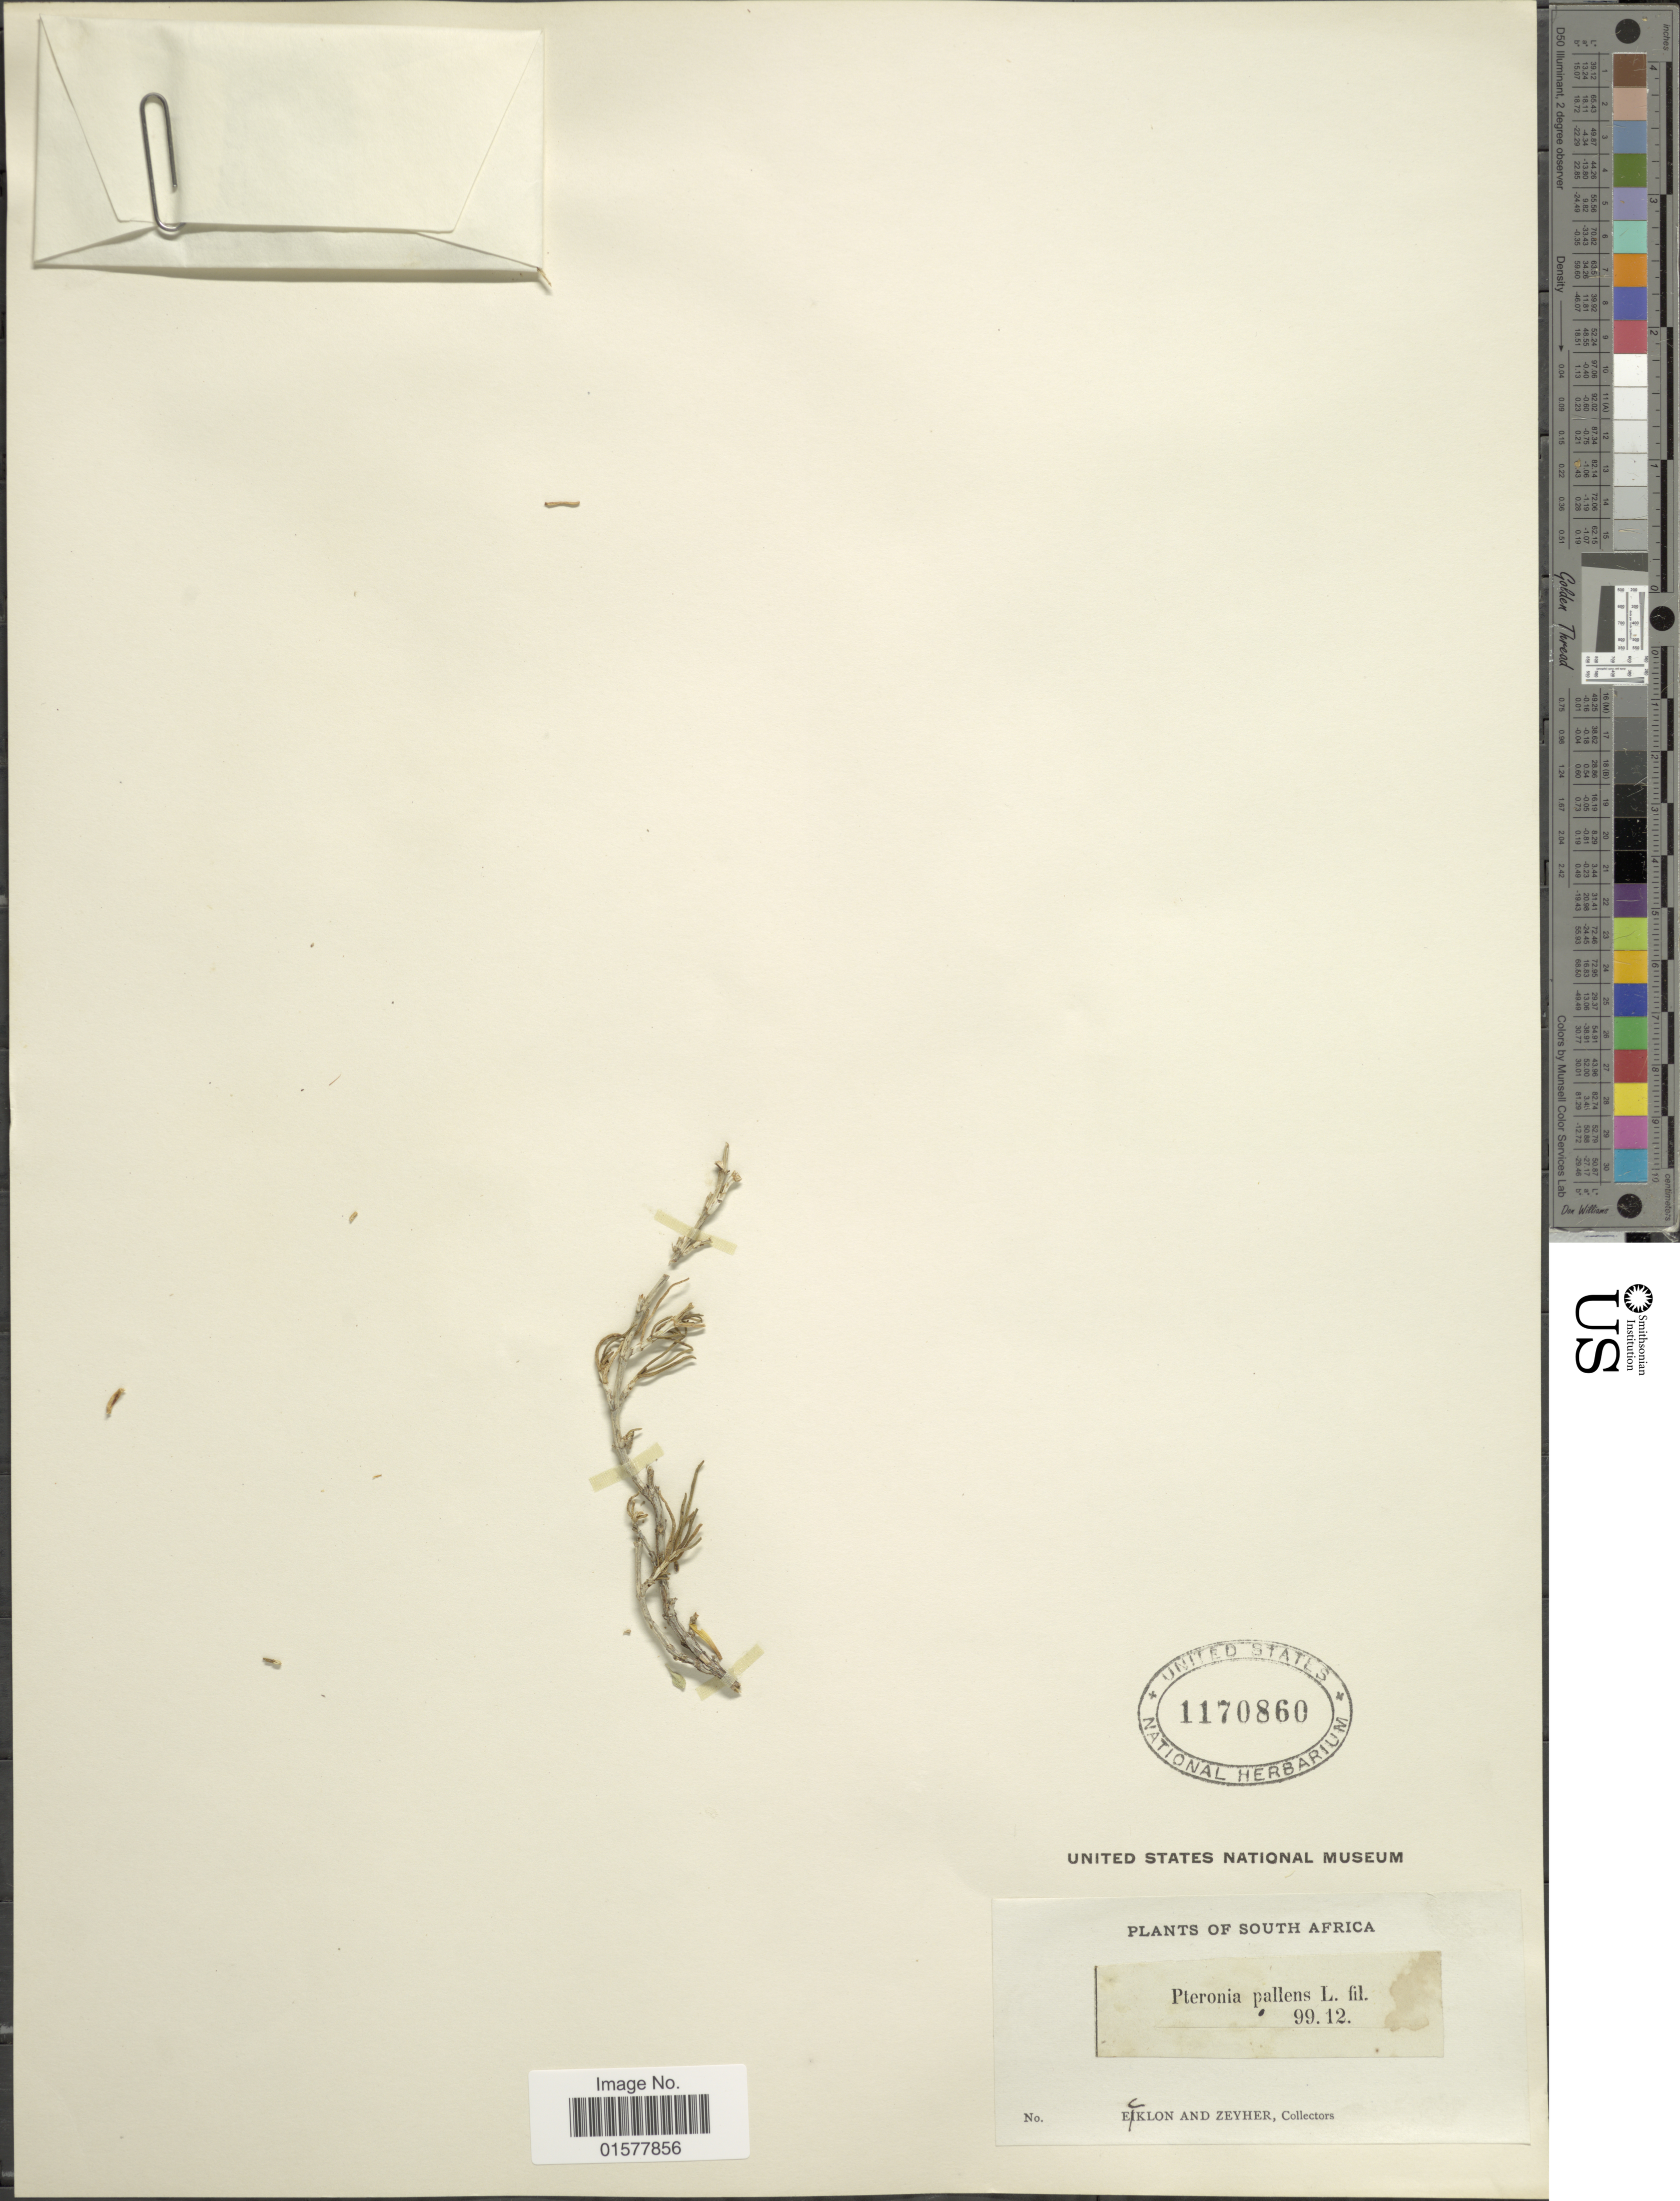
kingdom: Plantae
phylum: Tracheophyta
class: Magnoliopsida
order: Asterales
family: Asteraceae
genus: Pteronia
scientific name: Pteronia pallens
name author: L. f.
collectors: -. Ecklon & -. Zeyher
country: South Africa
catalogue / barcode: US 1170860